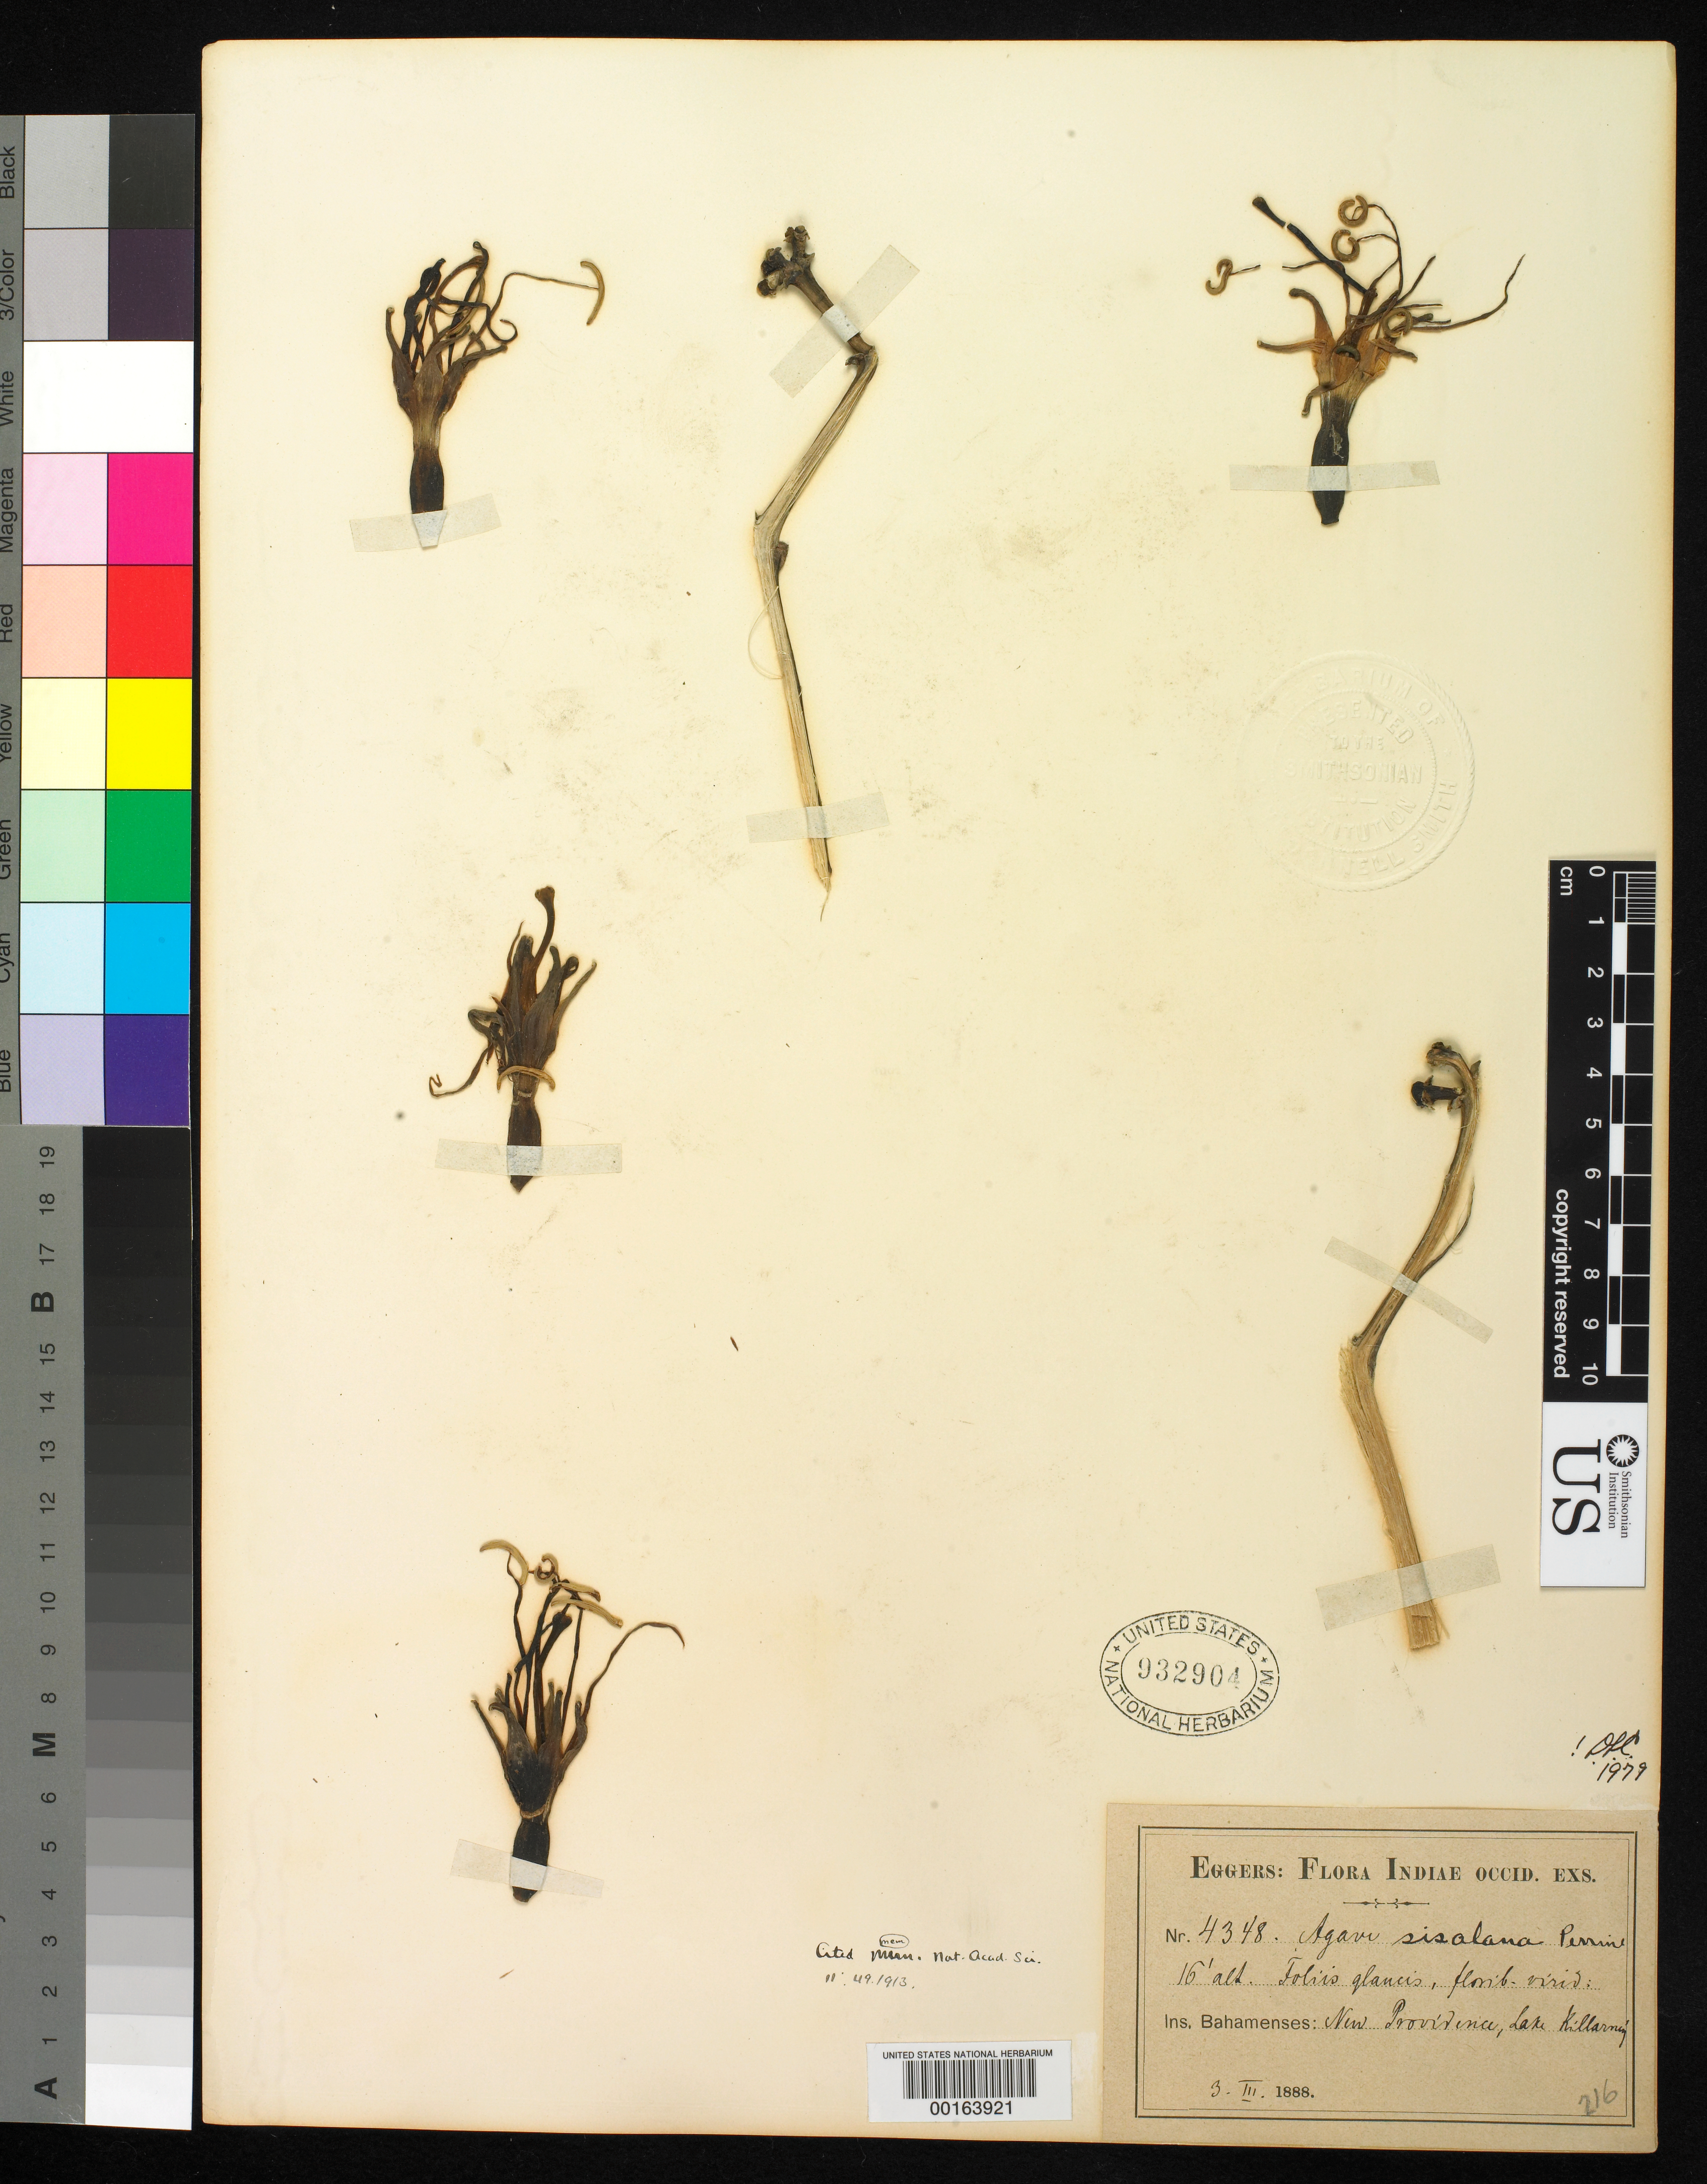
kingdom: Plantae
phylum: Tracheophyta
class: Liliopsida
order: Asparagales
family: Asparagaceae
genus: Agave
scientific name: Agave sisalana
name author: Perrine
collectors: H. F. A. von Eggers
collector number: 4348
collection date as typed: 03 Mar 1888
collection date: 1888-03-03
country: Bahamas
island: New Providence Island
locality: New providence, lake killarney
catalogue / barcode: US 932904